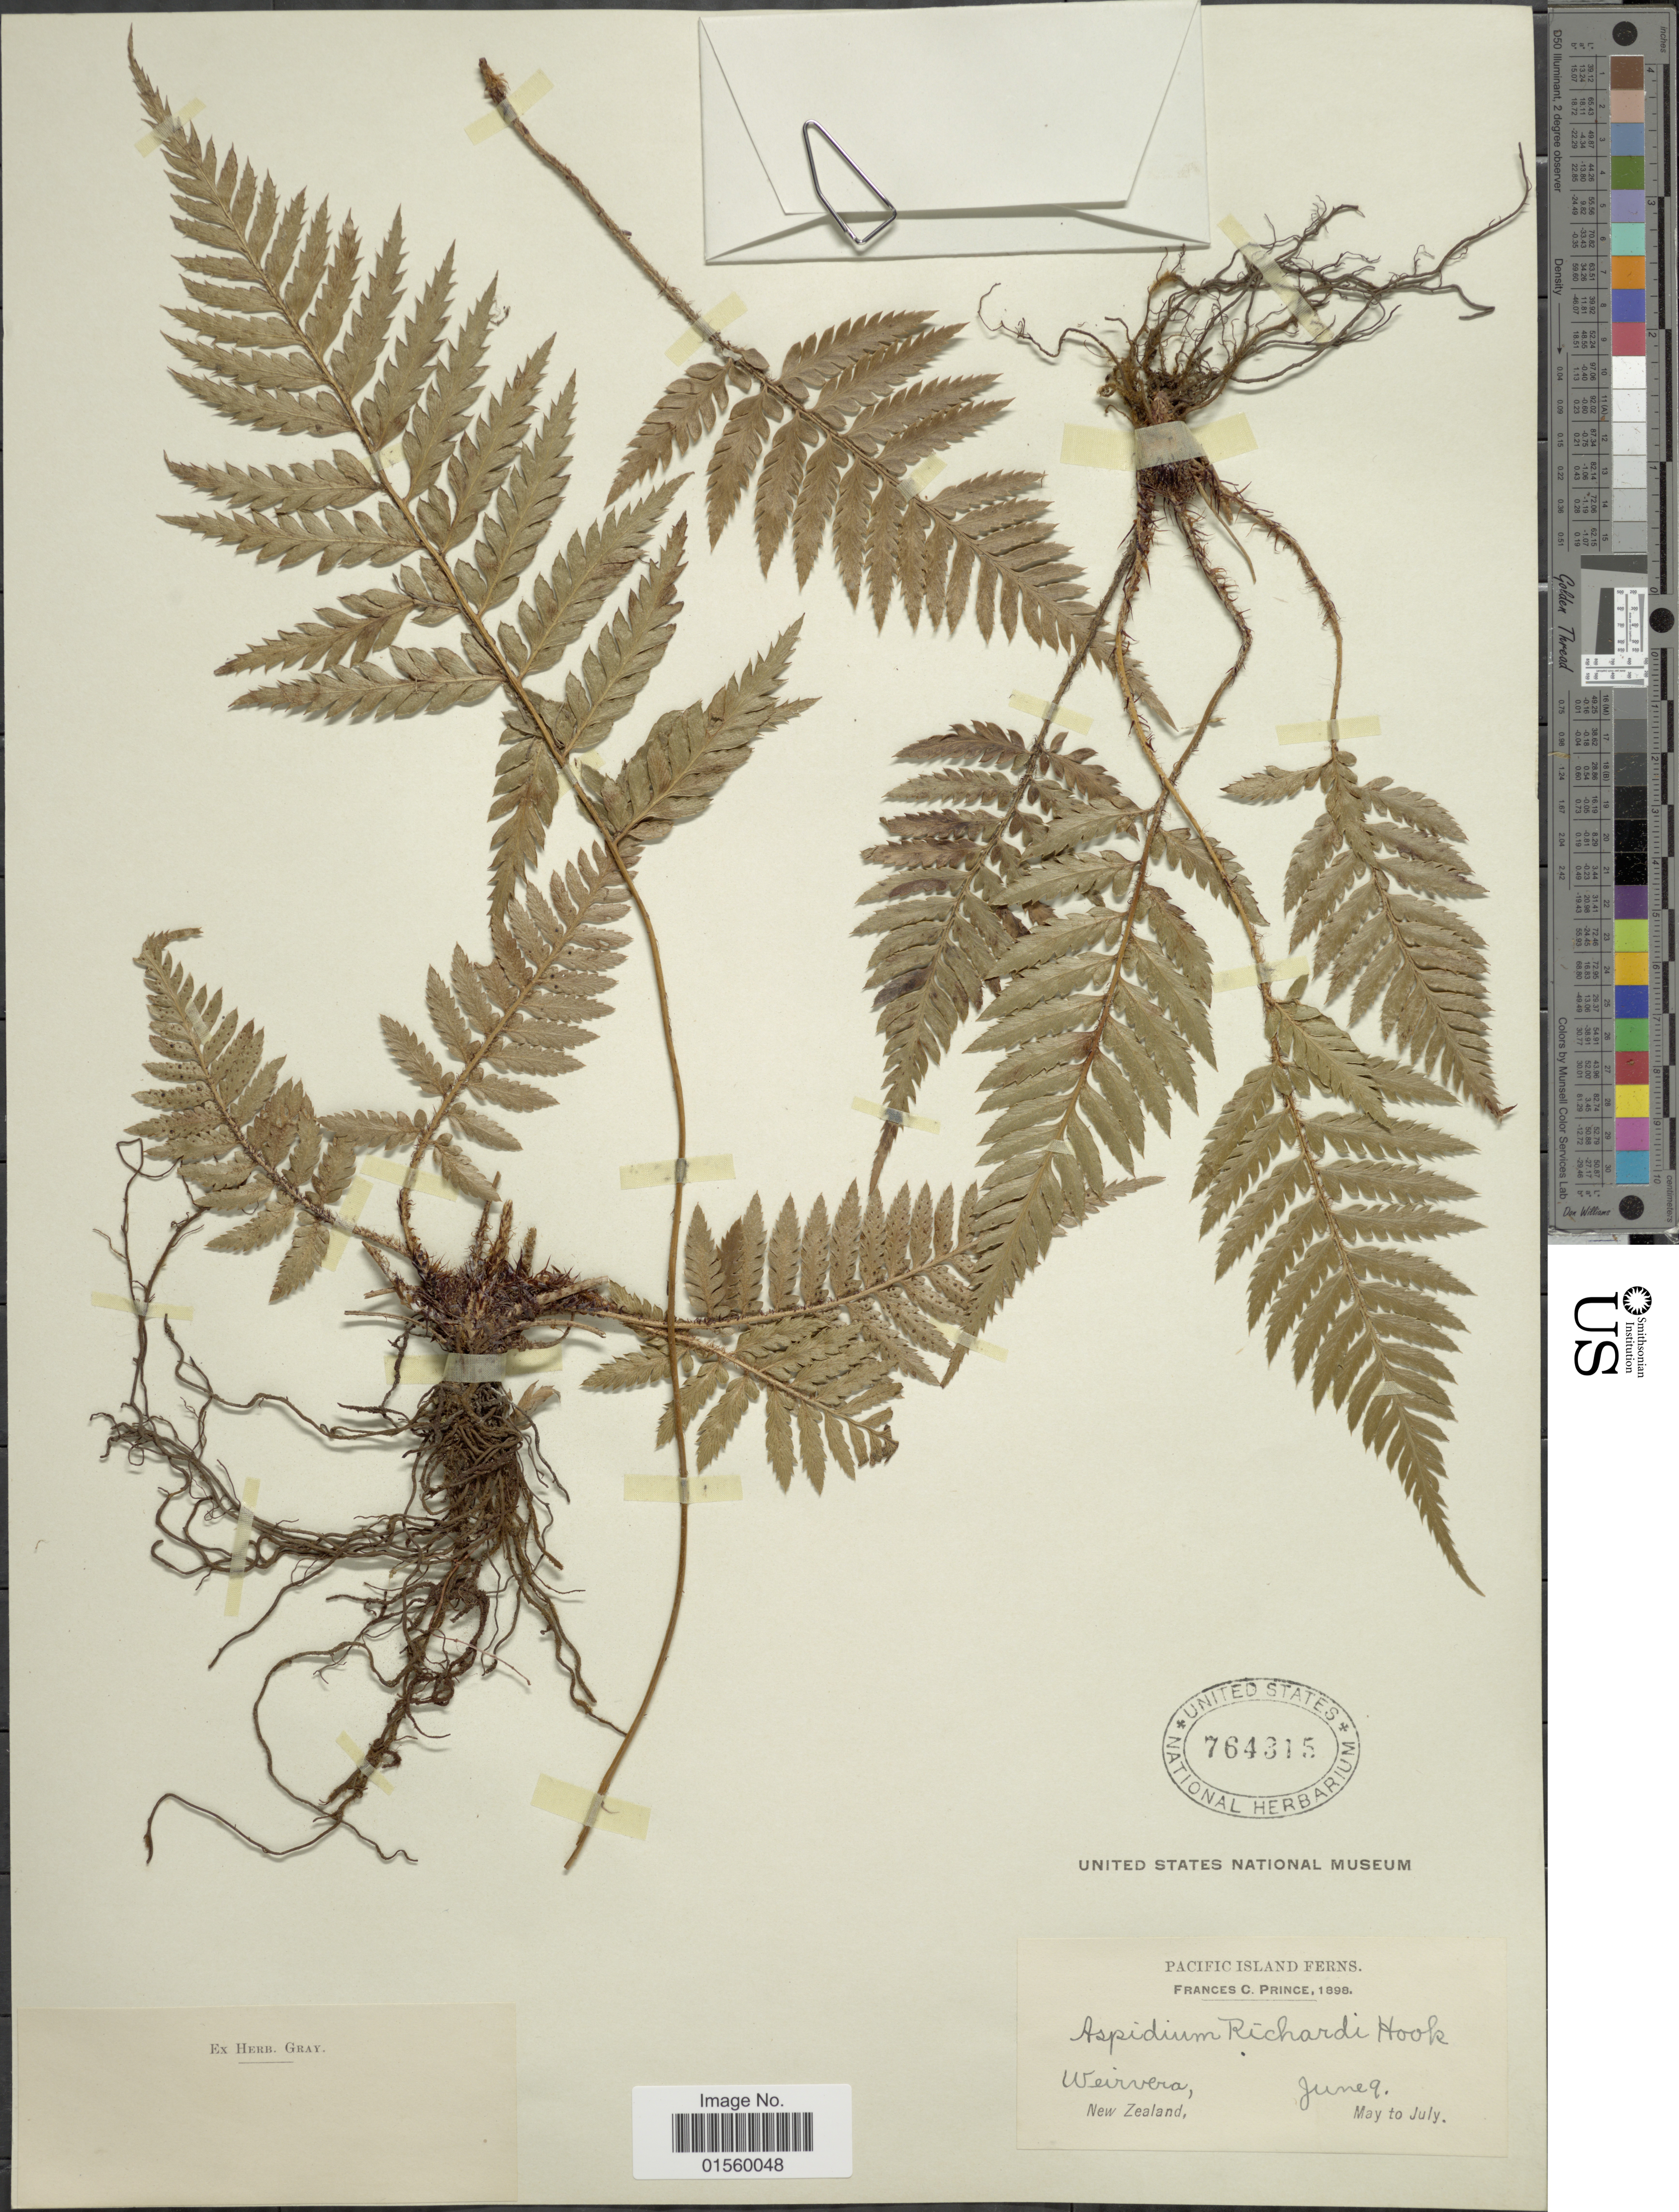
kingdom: Plantae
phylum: Tracheophyta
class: Polypodiopsida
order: Polypodiales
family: Dryopteridaceae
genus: Polystichum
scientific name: Polystichum richardii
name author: J. Sm.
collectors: F. Prince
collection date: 1898-06-09/1898-07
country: New Zealand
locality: Pacific Island, Weirvera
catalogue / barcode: US 764315